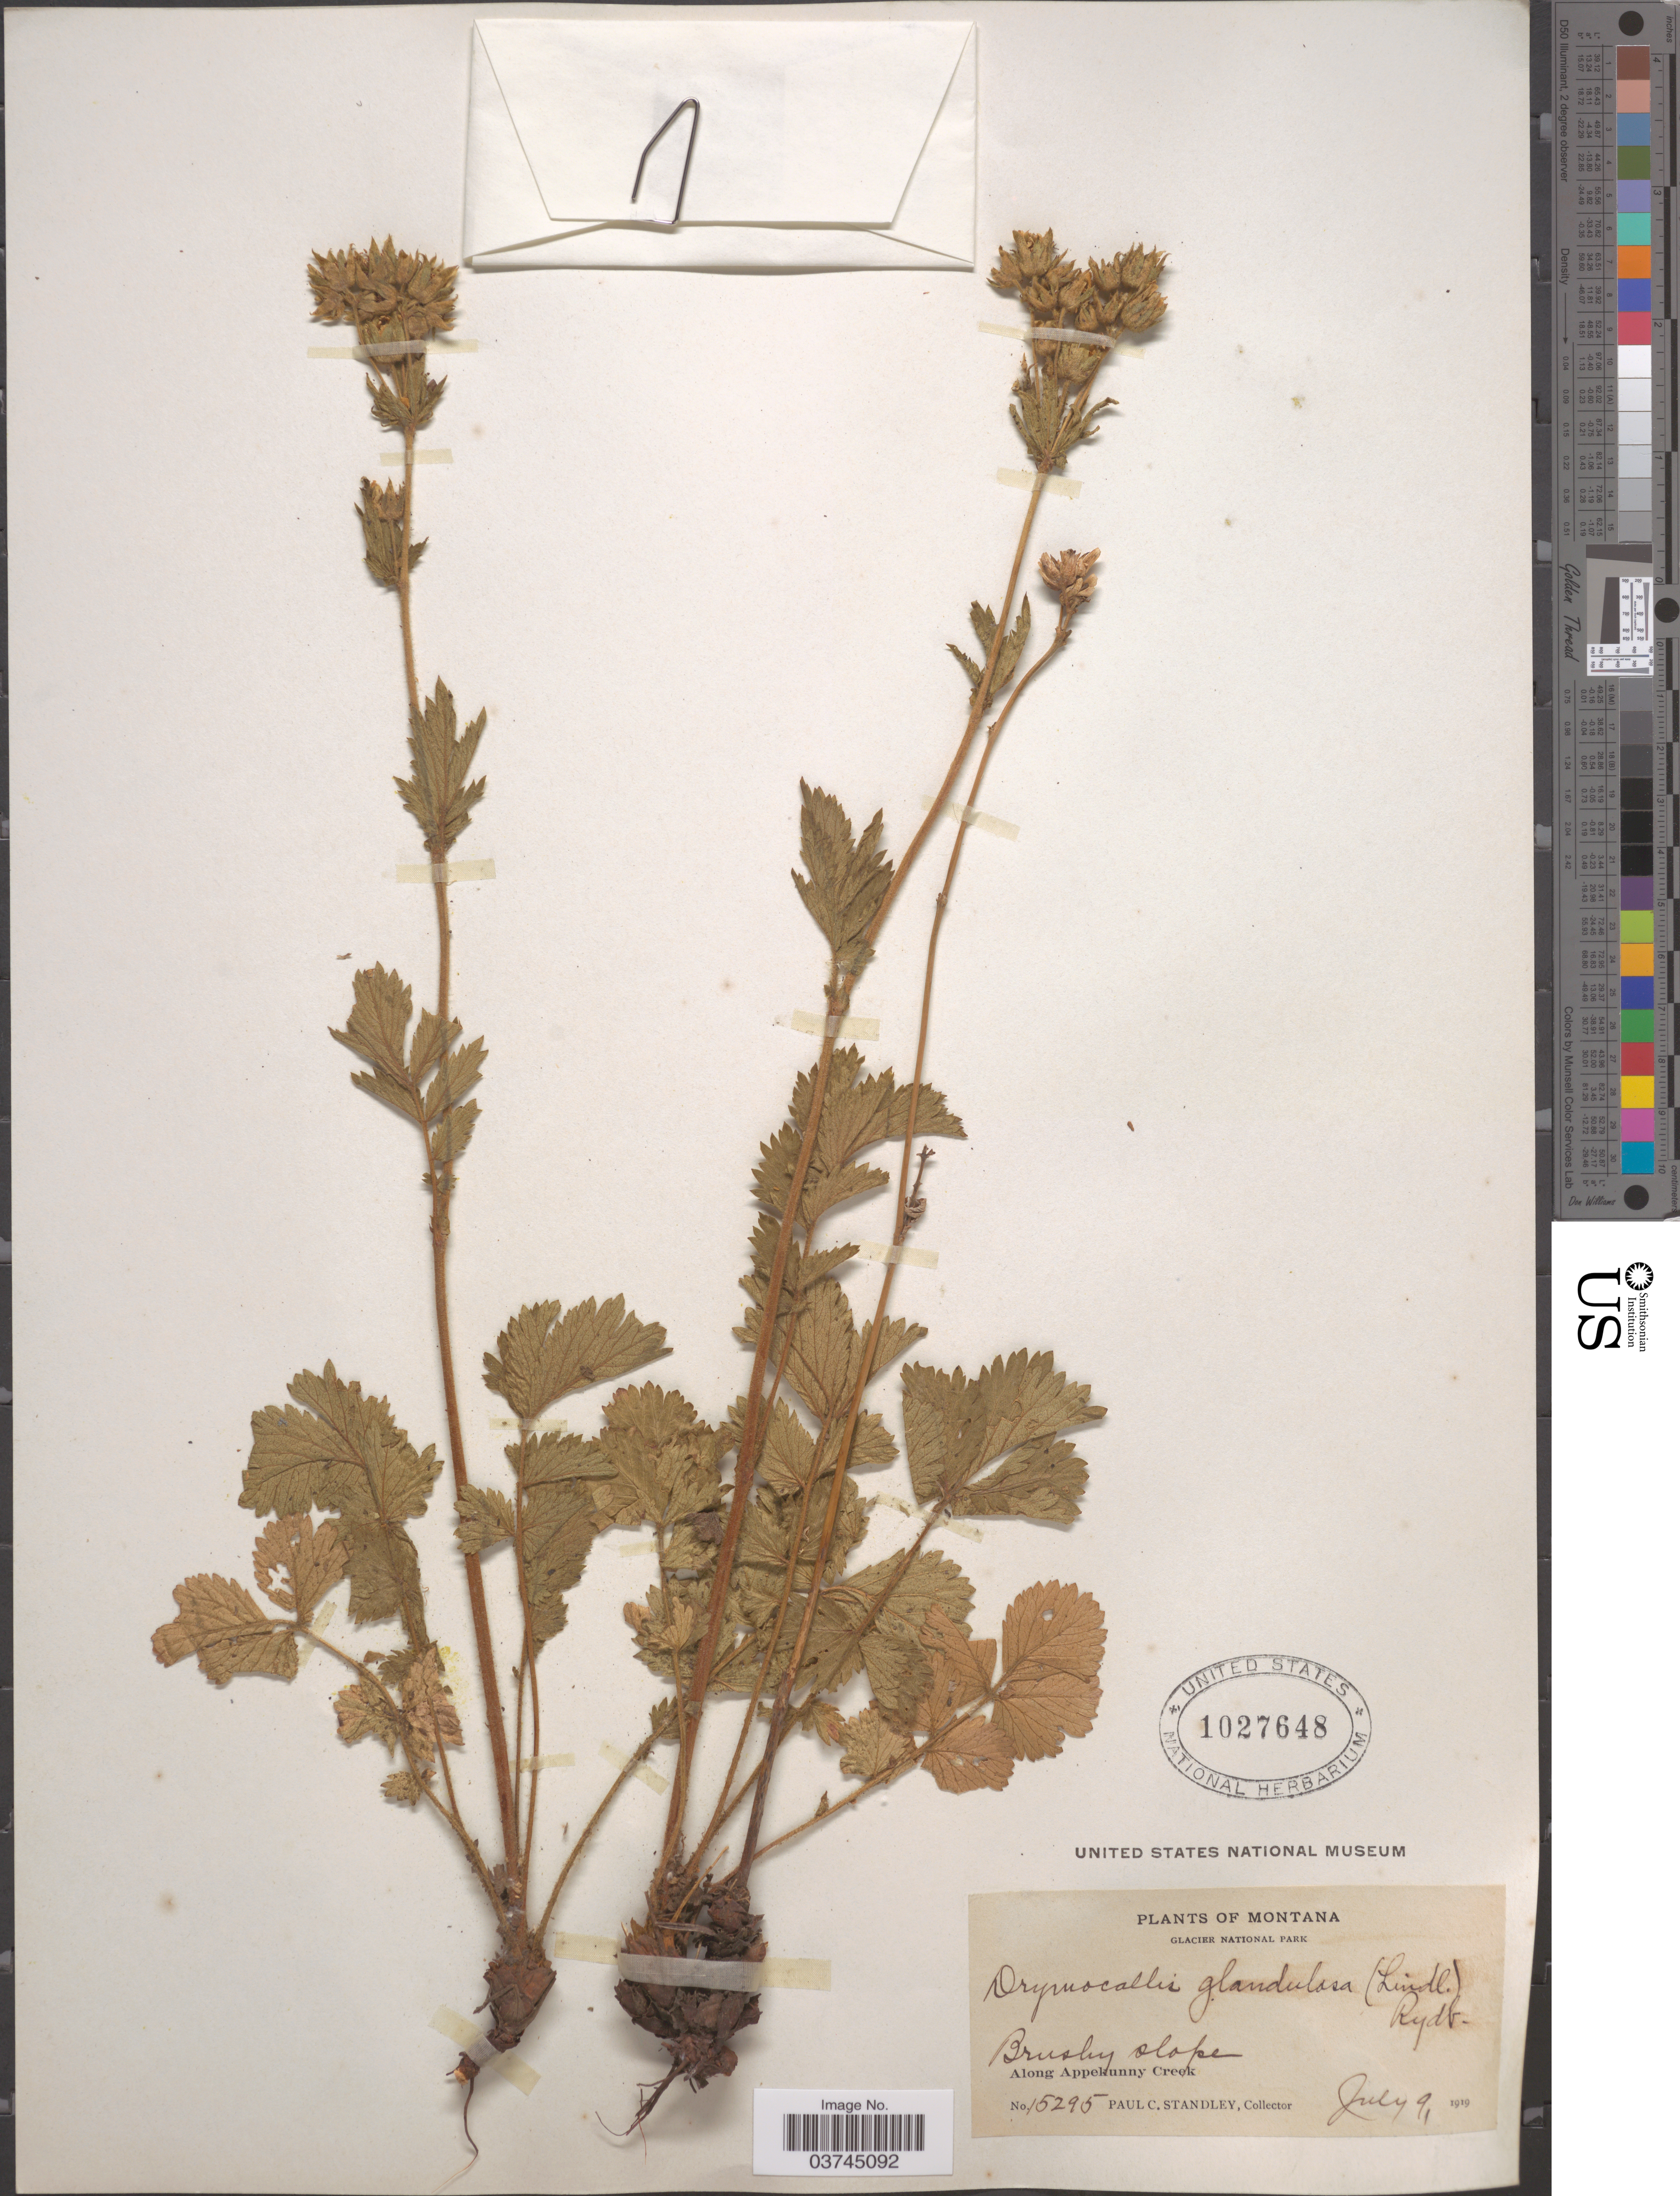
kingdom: Plantae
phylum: Tracheophyta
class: Magnoliopsida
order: Rosales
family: Rosaceae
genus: Drymocallis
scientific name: Drymocallis sp.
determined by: Strong, Mark T., (BOT), Smithsonian Institution - National Museum of Natural History (UNITED STATES)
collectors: P. C. Standley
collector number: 15295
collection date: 1919-07-09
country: United States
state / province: Montana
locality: Glacier National Park. Along Appekunny Creek.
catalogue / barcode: US 1027648